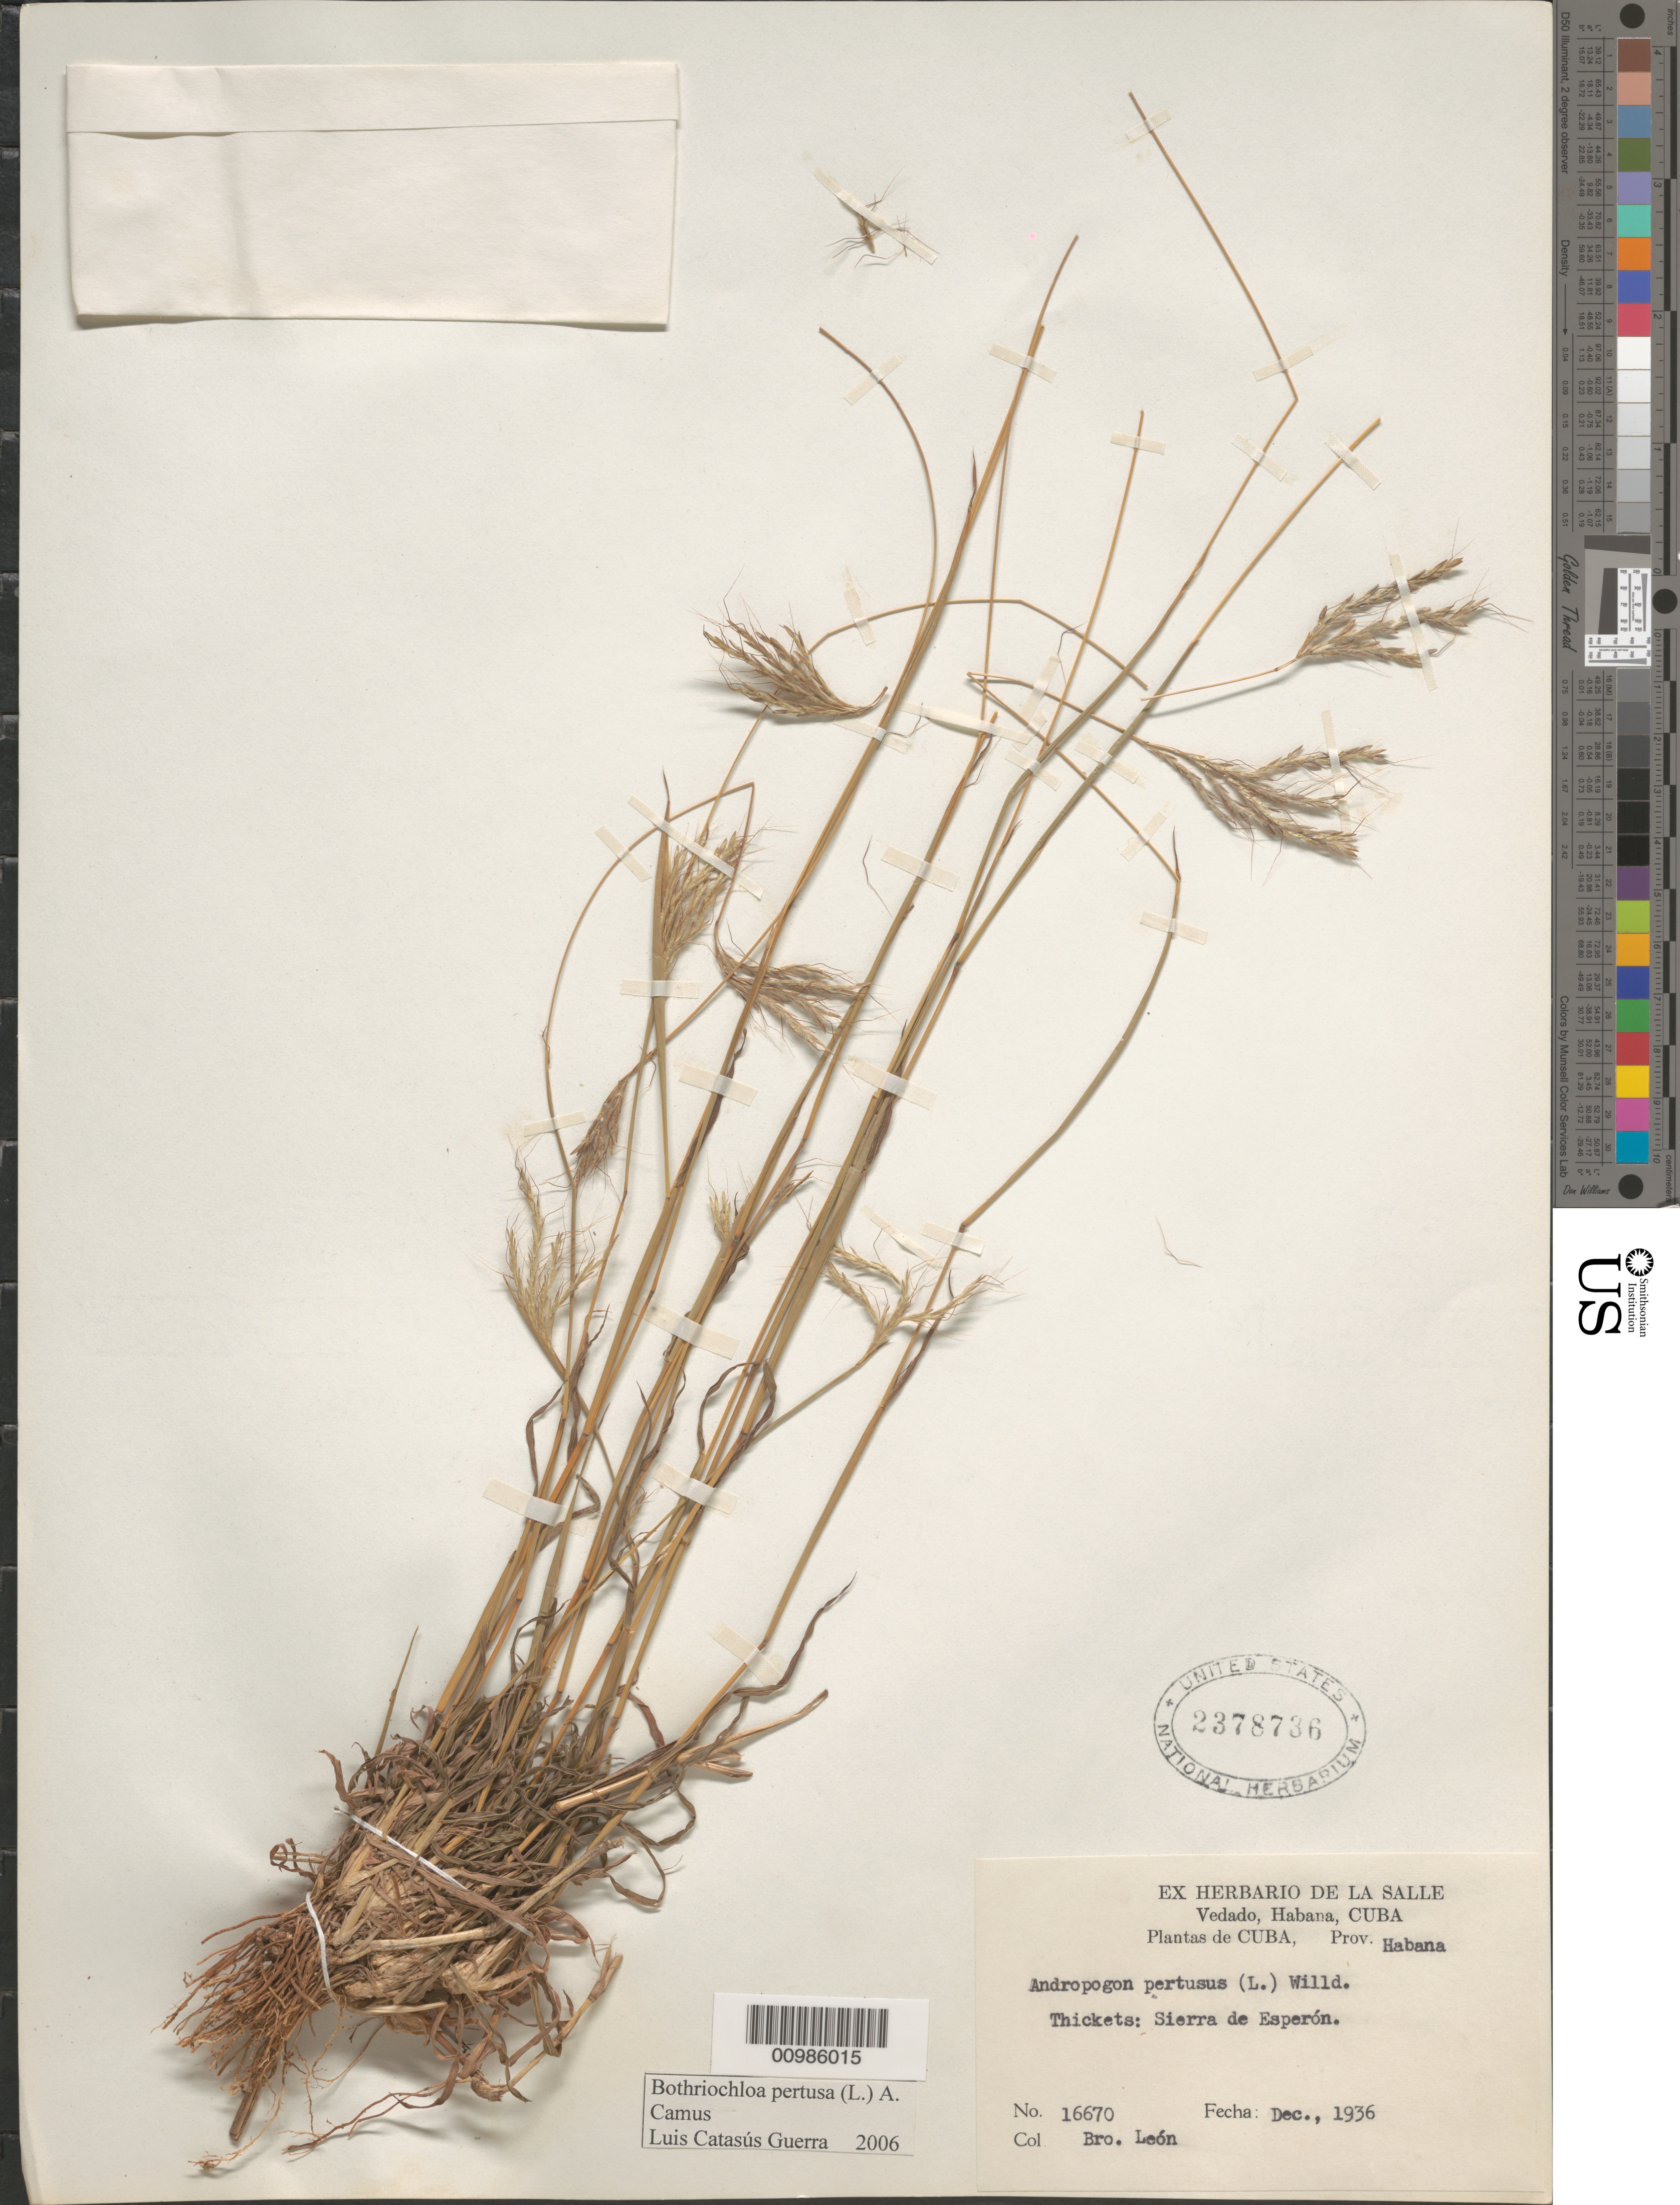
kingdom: Plantae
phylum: Tracheophyta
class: Liliopsida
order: Poales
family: Poaceae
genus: Bothriochloa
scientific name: Bothriochloa pertusa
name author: (L.) A. Camus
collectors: Bro. León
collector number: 16670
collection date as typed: Dec 1936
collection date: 1936-12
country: Cuba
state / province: La Habana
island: Cuba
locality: La Habana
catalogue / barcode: US 2378736